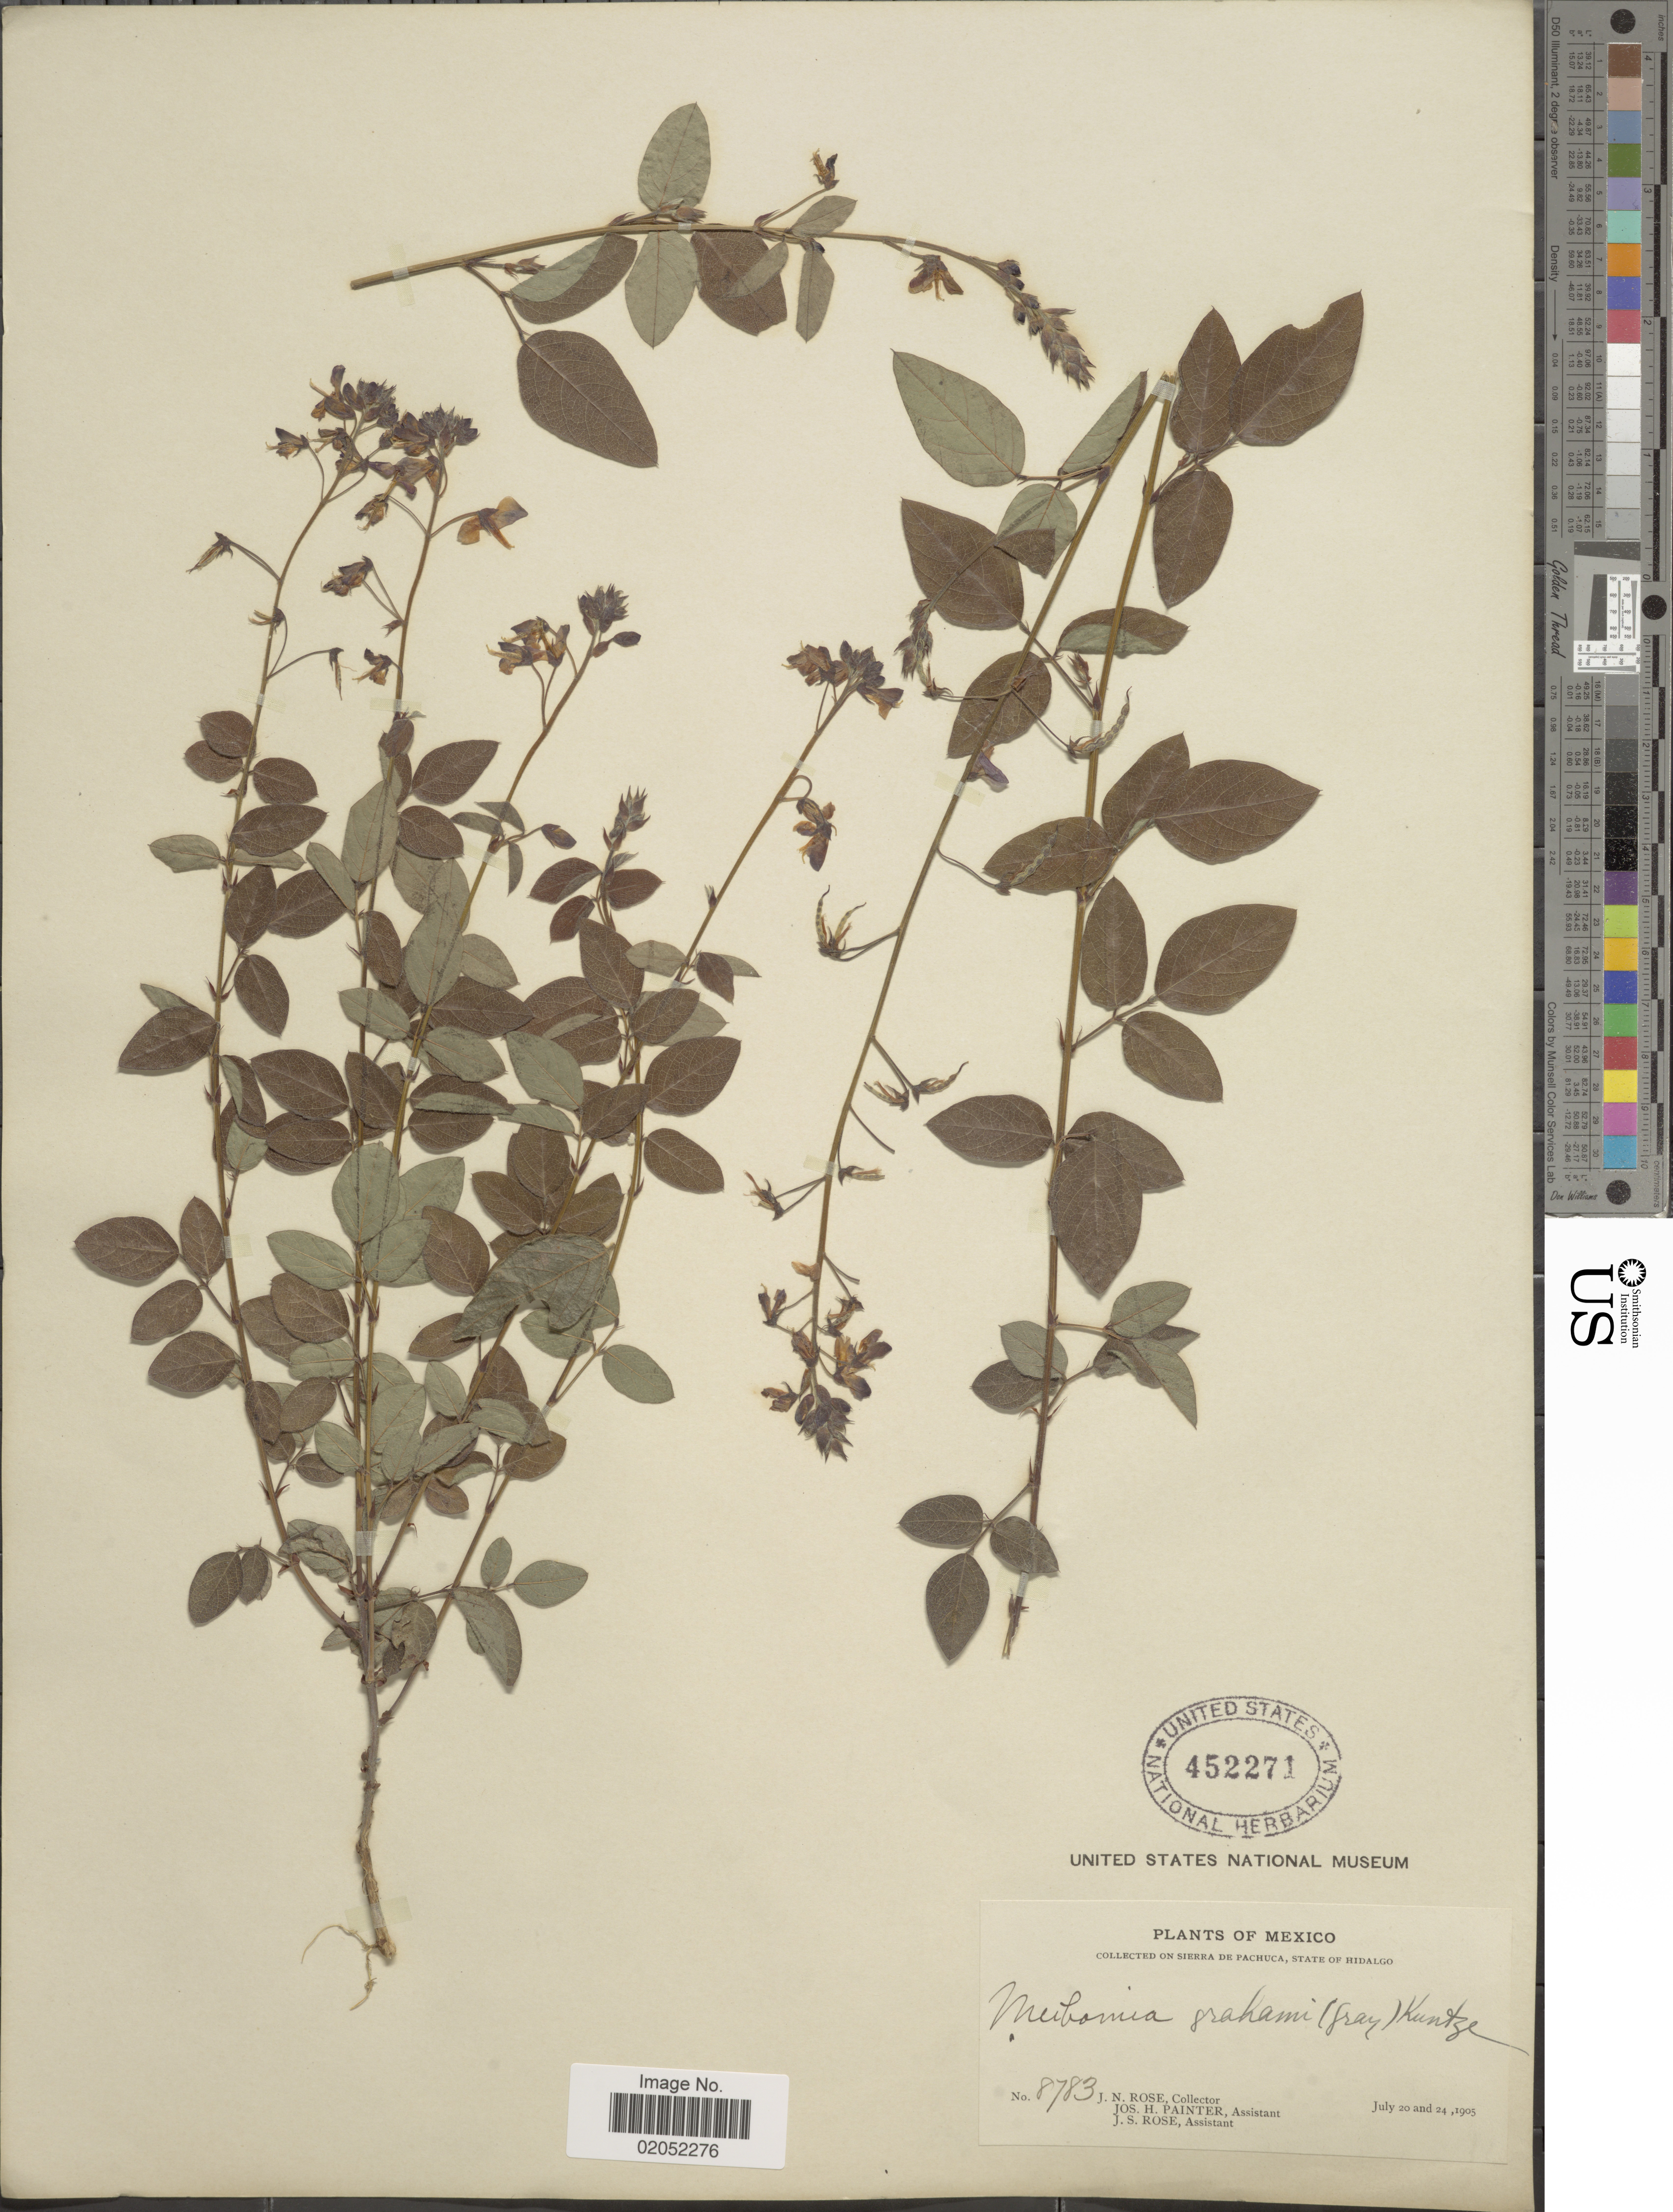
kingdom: Plantae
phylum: Tracheophyta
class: Magnoliopsida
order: Fabales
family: Fabaceae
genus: Desmodium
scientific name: Desmodium grahamii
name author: A. Gray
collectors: J. N. Rose, J. H. Painter & J. S. Rose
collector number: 8783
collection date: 1905-07-20/1905-07-24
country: Mexico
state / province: Hidalgo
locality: Mexico, Sierra de Pachuco, State of Hidalgo.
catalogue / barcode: US 452271